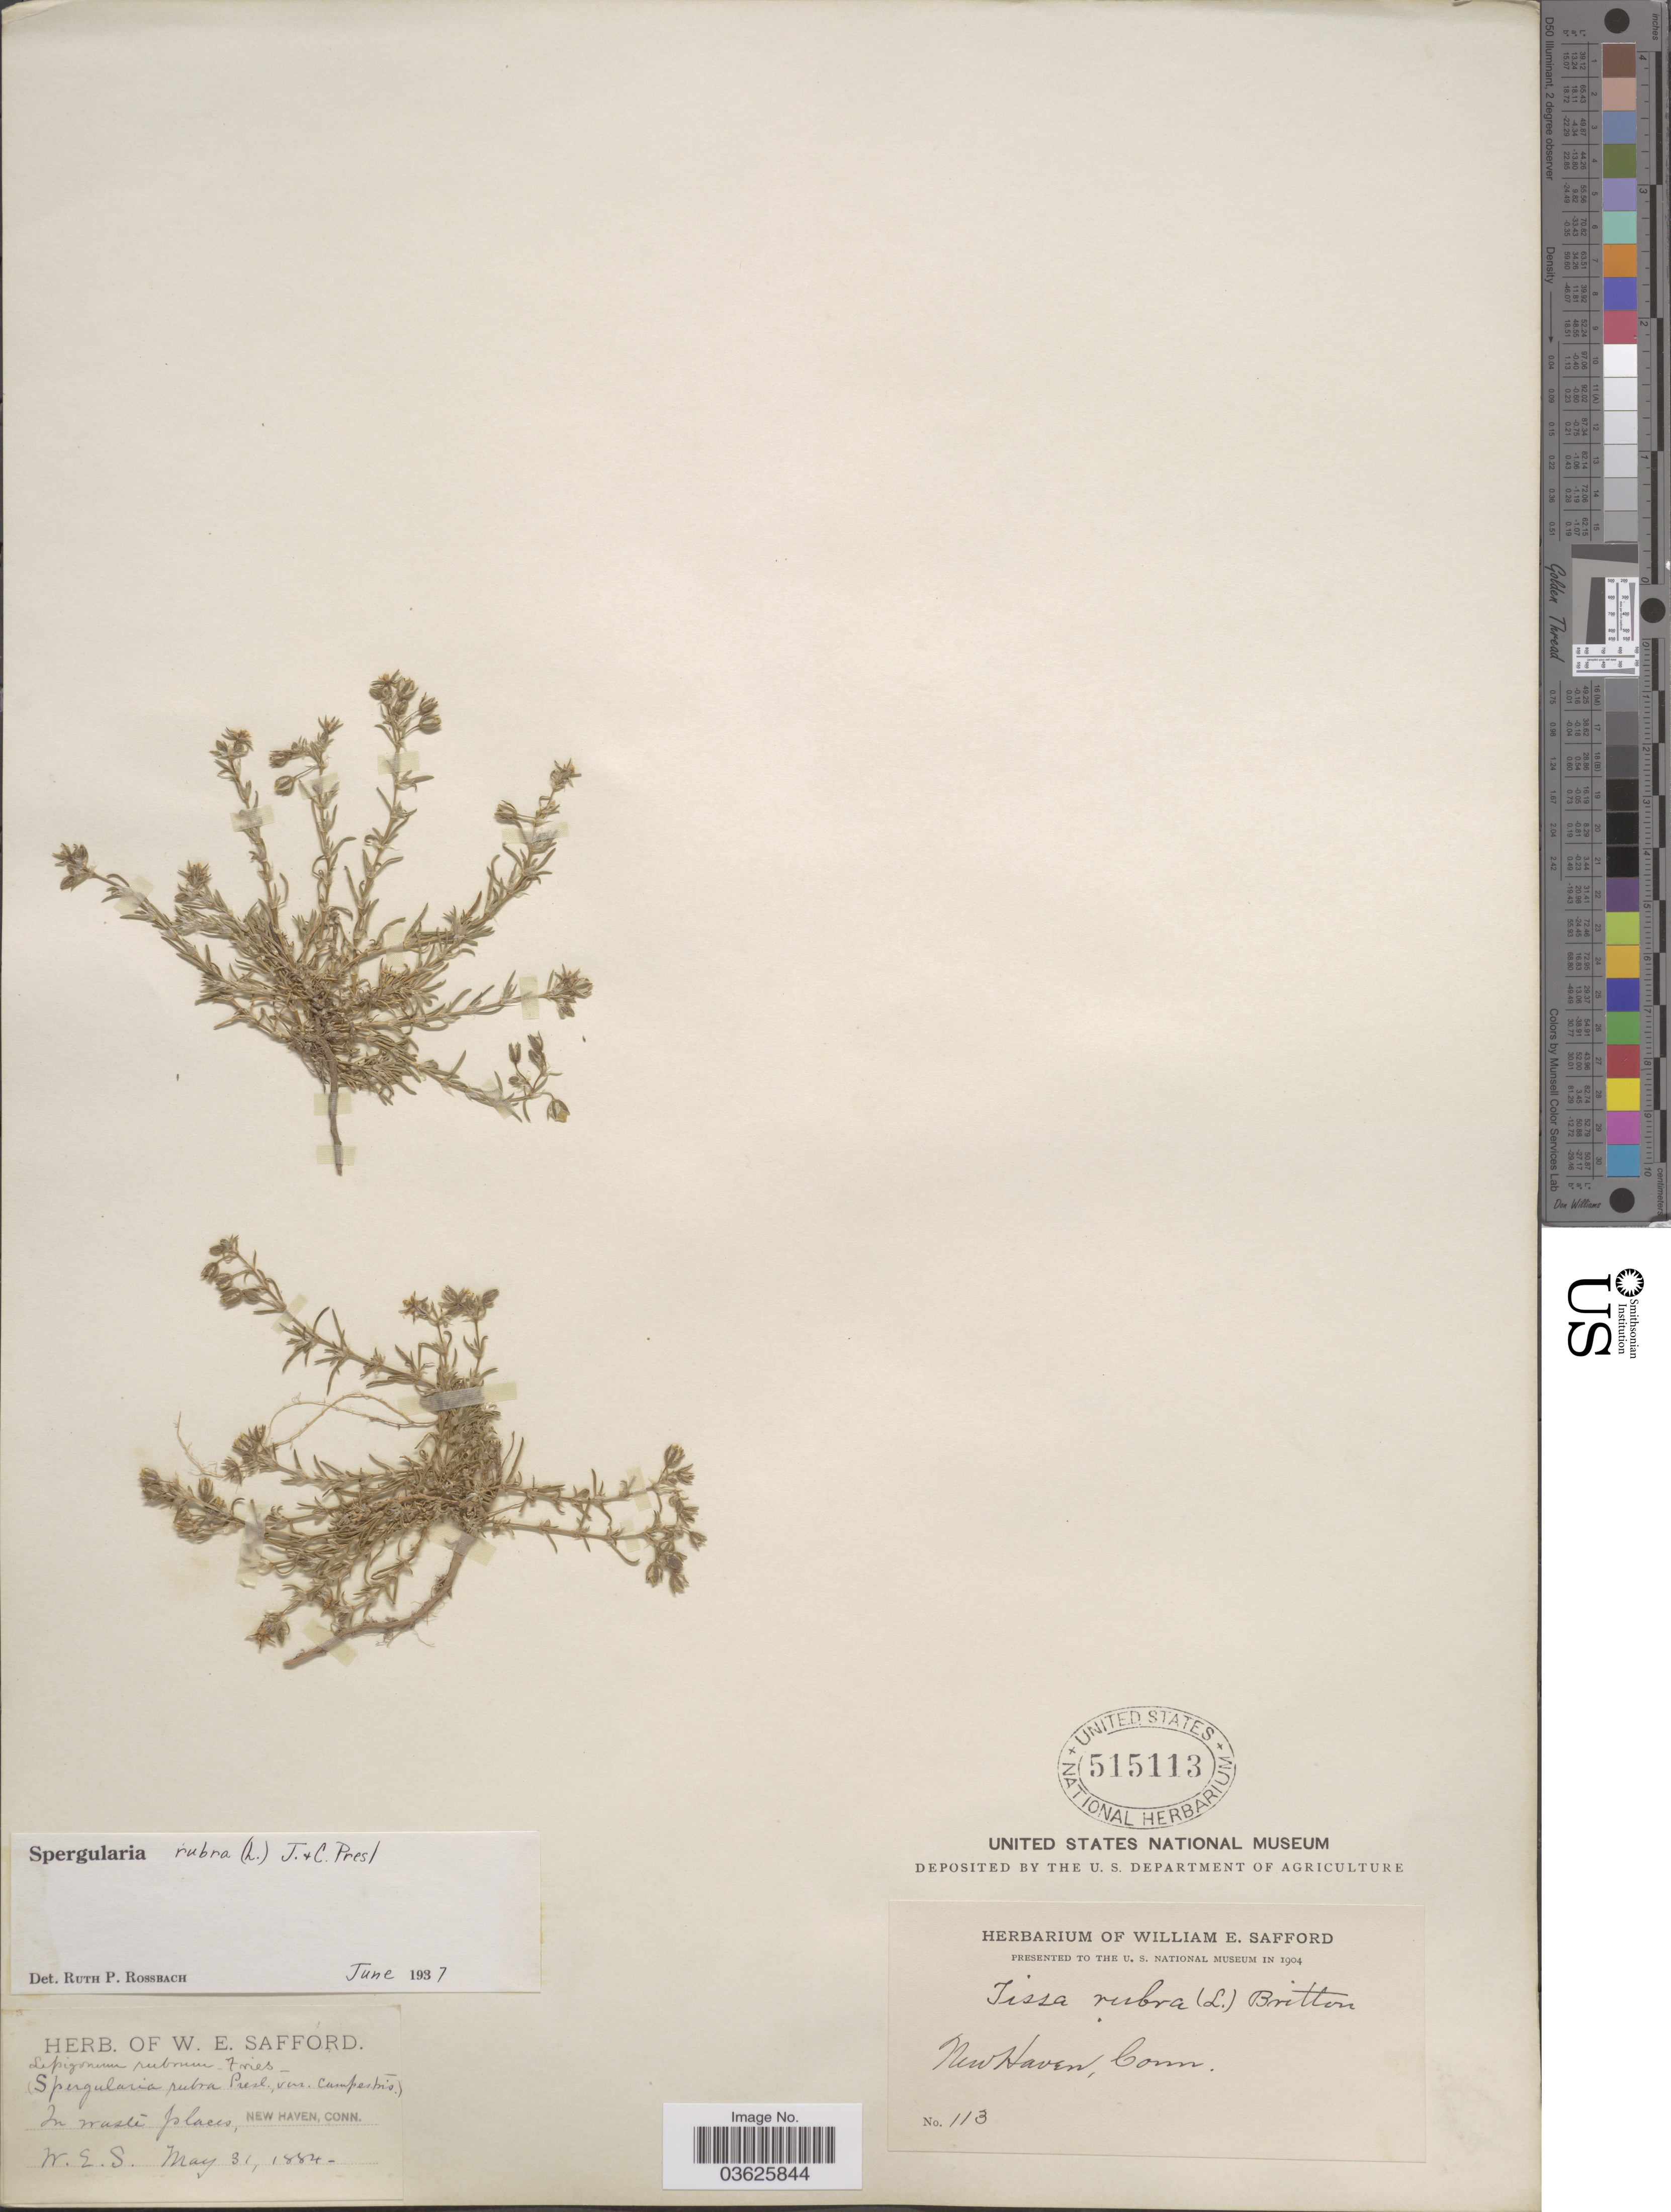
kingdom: Plantae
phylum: Tracheophyta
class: Magnoliopsida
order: Caryophyllales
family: Caryophyllaceae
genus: Spergularia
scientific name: Spergularia rubra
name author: (L.) J. Presl & C. Presl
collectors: W. E. Safford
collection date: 1884-05-31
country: United States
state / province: Connecticut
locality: In waste places, New Haven.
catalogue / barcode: US 515113